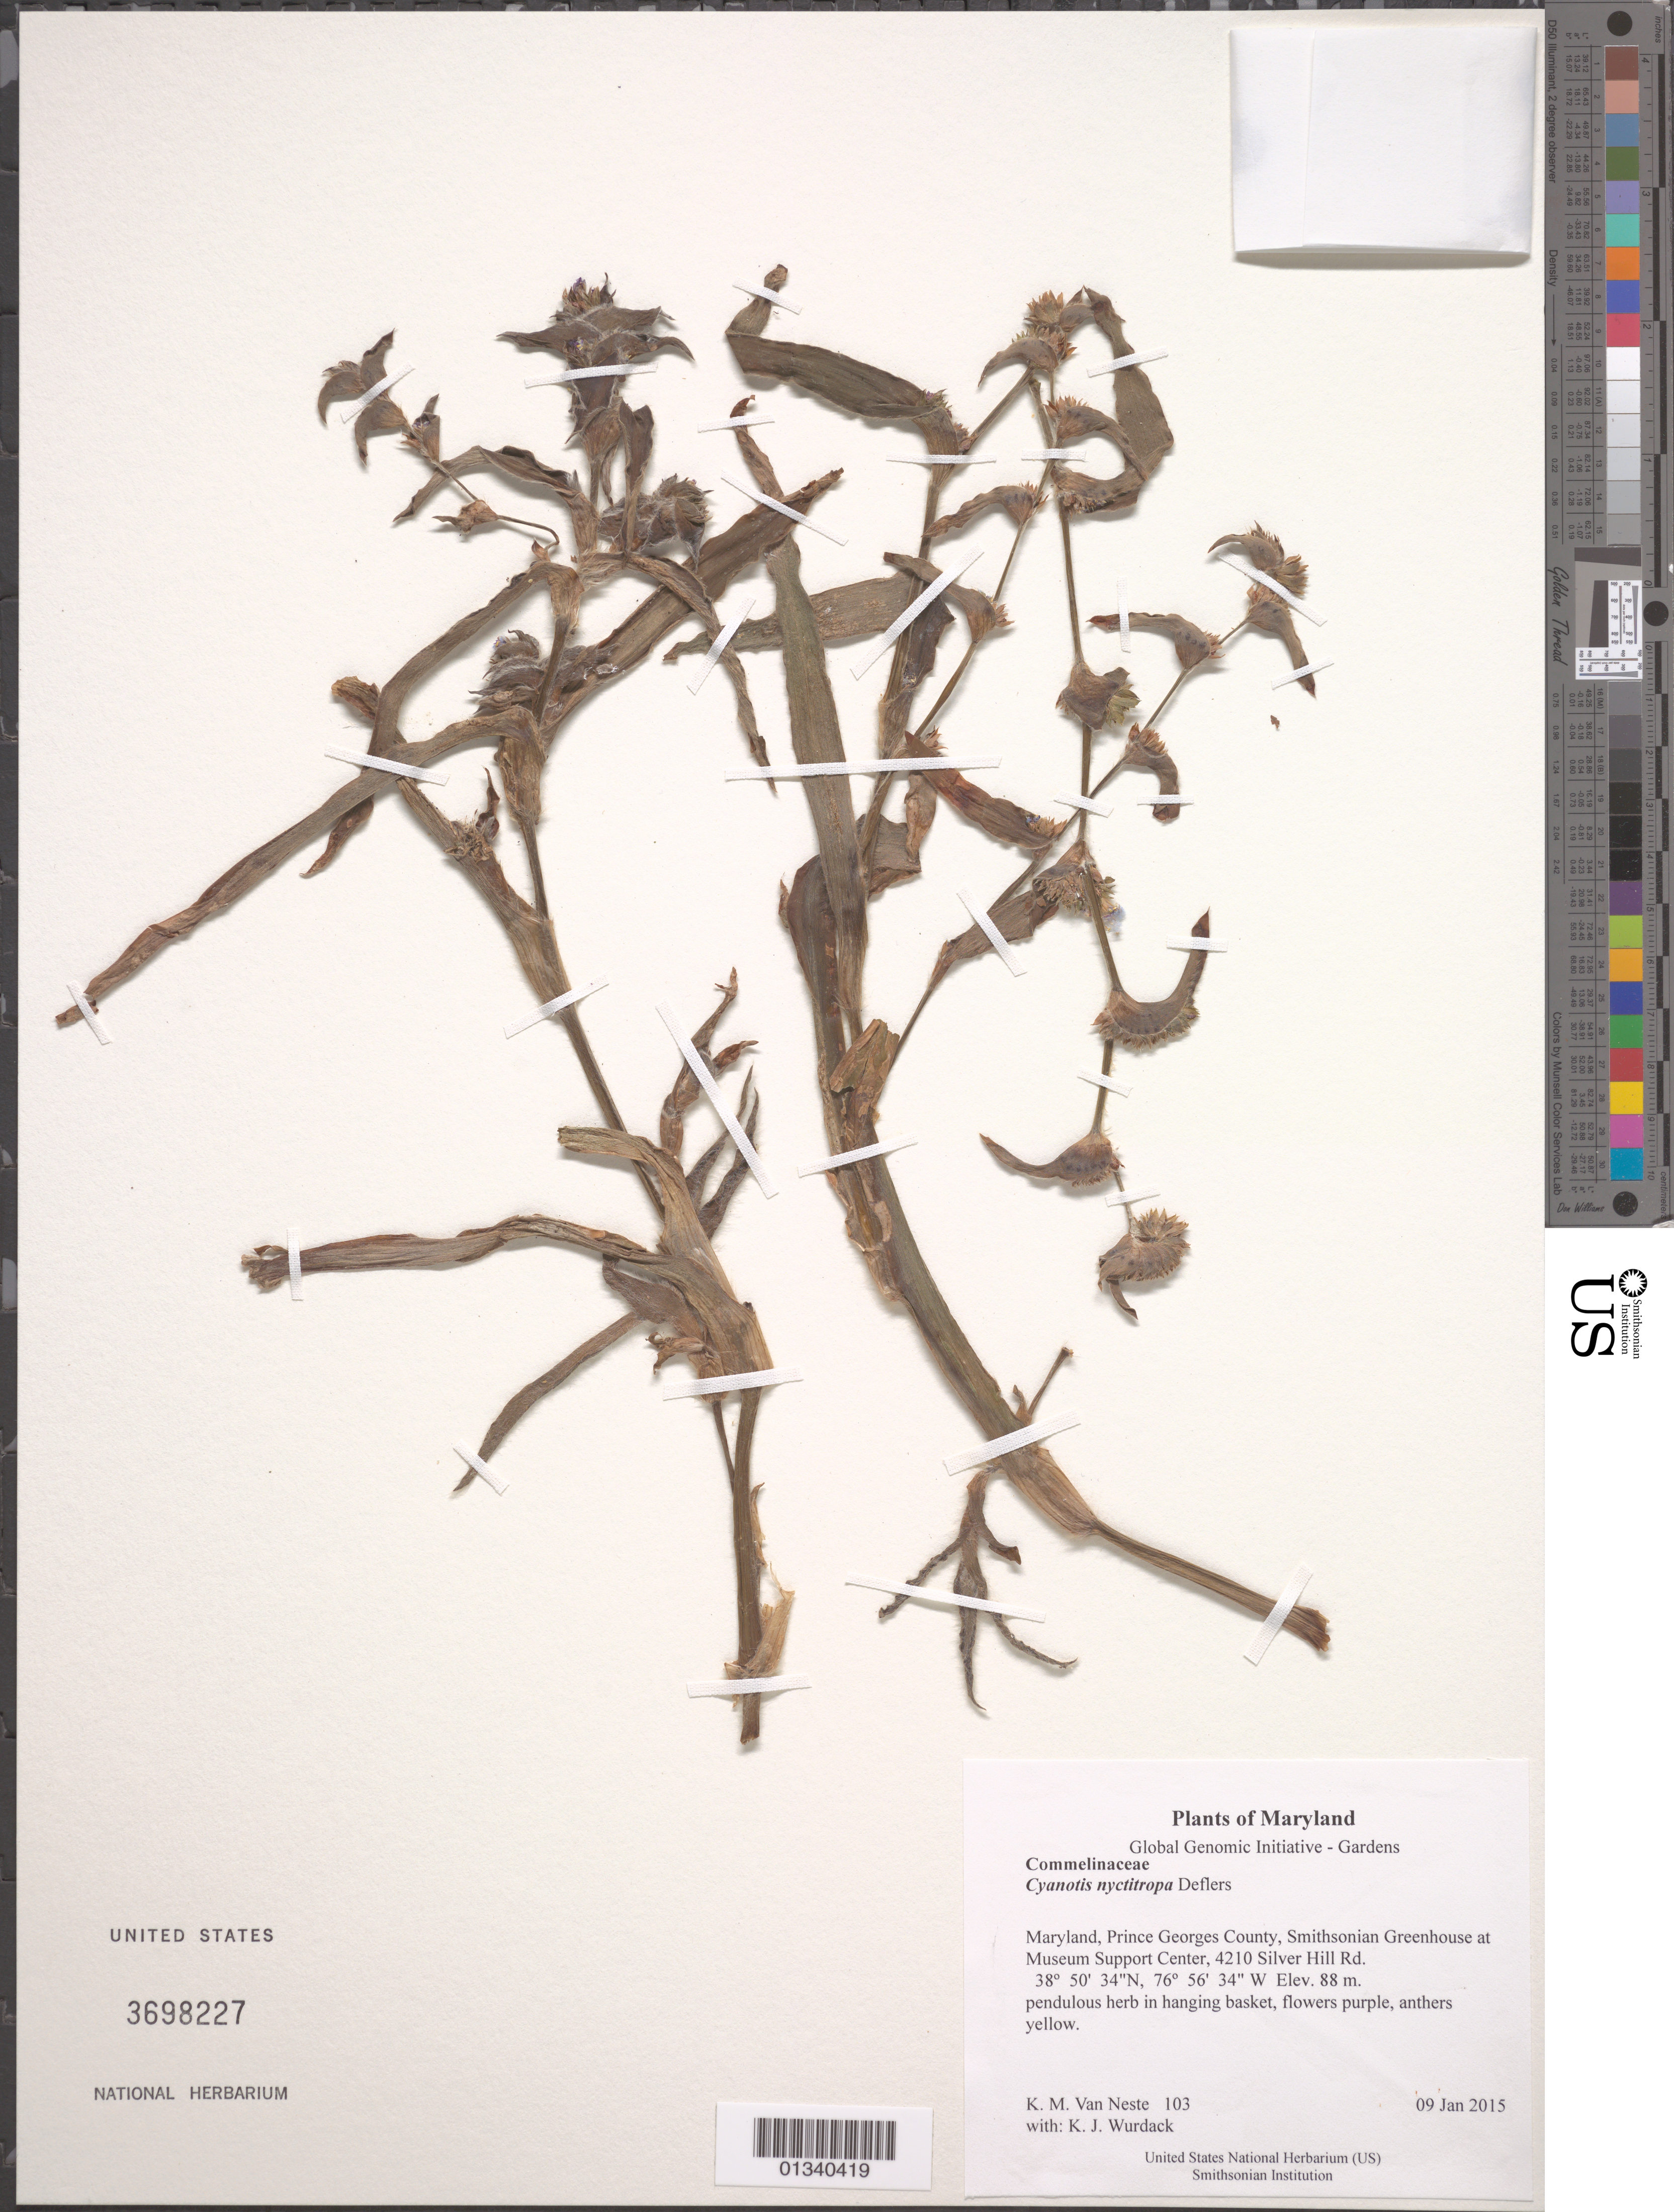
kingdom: Plantae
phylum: Tracheophyta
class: Liliopsida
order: Commelinales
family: Commelinaceae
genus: Cyanotis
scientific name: Cyanotis nyctitropa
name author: Deflers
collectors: K. M. Van Neste & K. Wurdack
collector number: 103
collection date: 2015-01-09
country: United States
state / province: Maryland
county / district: Prince George's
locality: Smithsonian Greenhouse at Museum Support Center, 4210 Silver Hill Rd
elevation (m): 88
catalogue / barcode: US 3698227